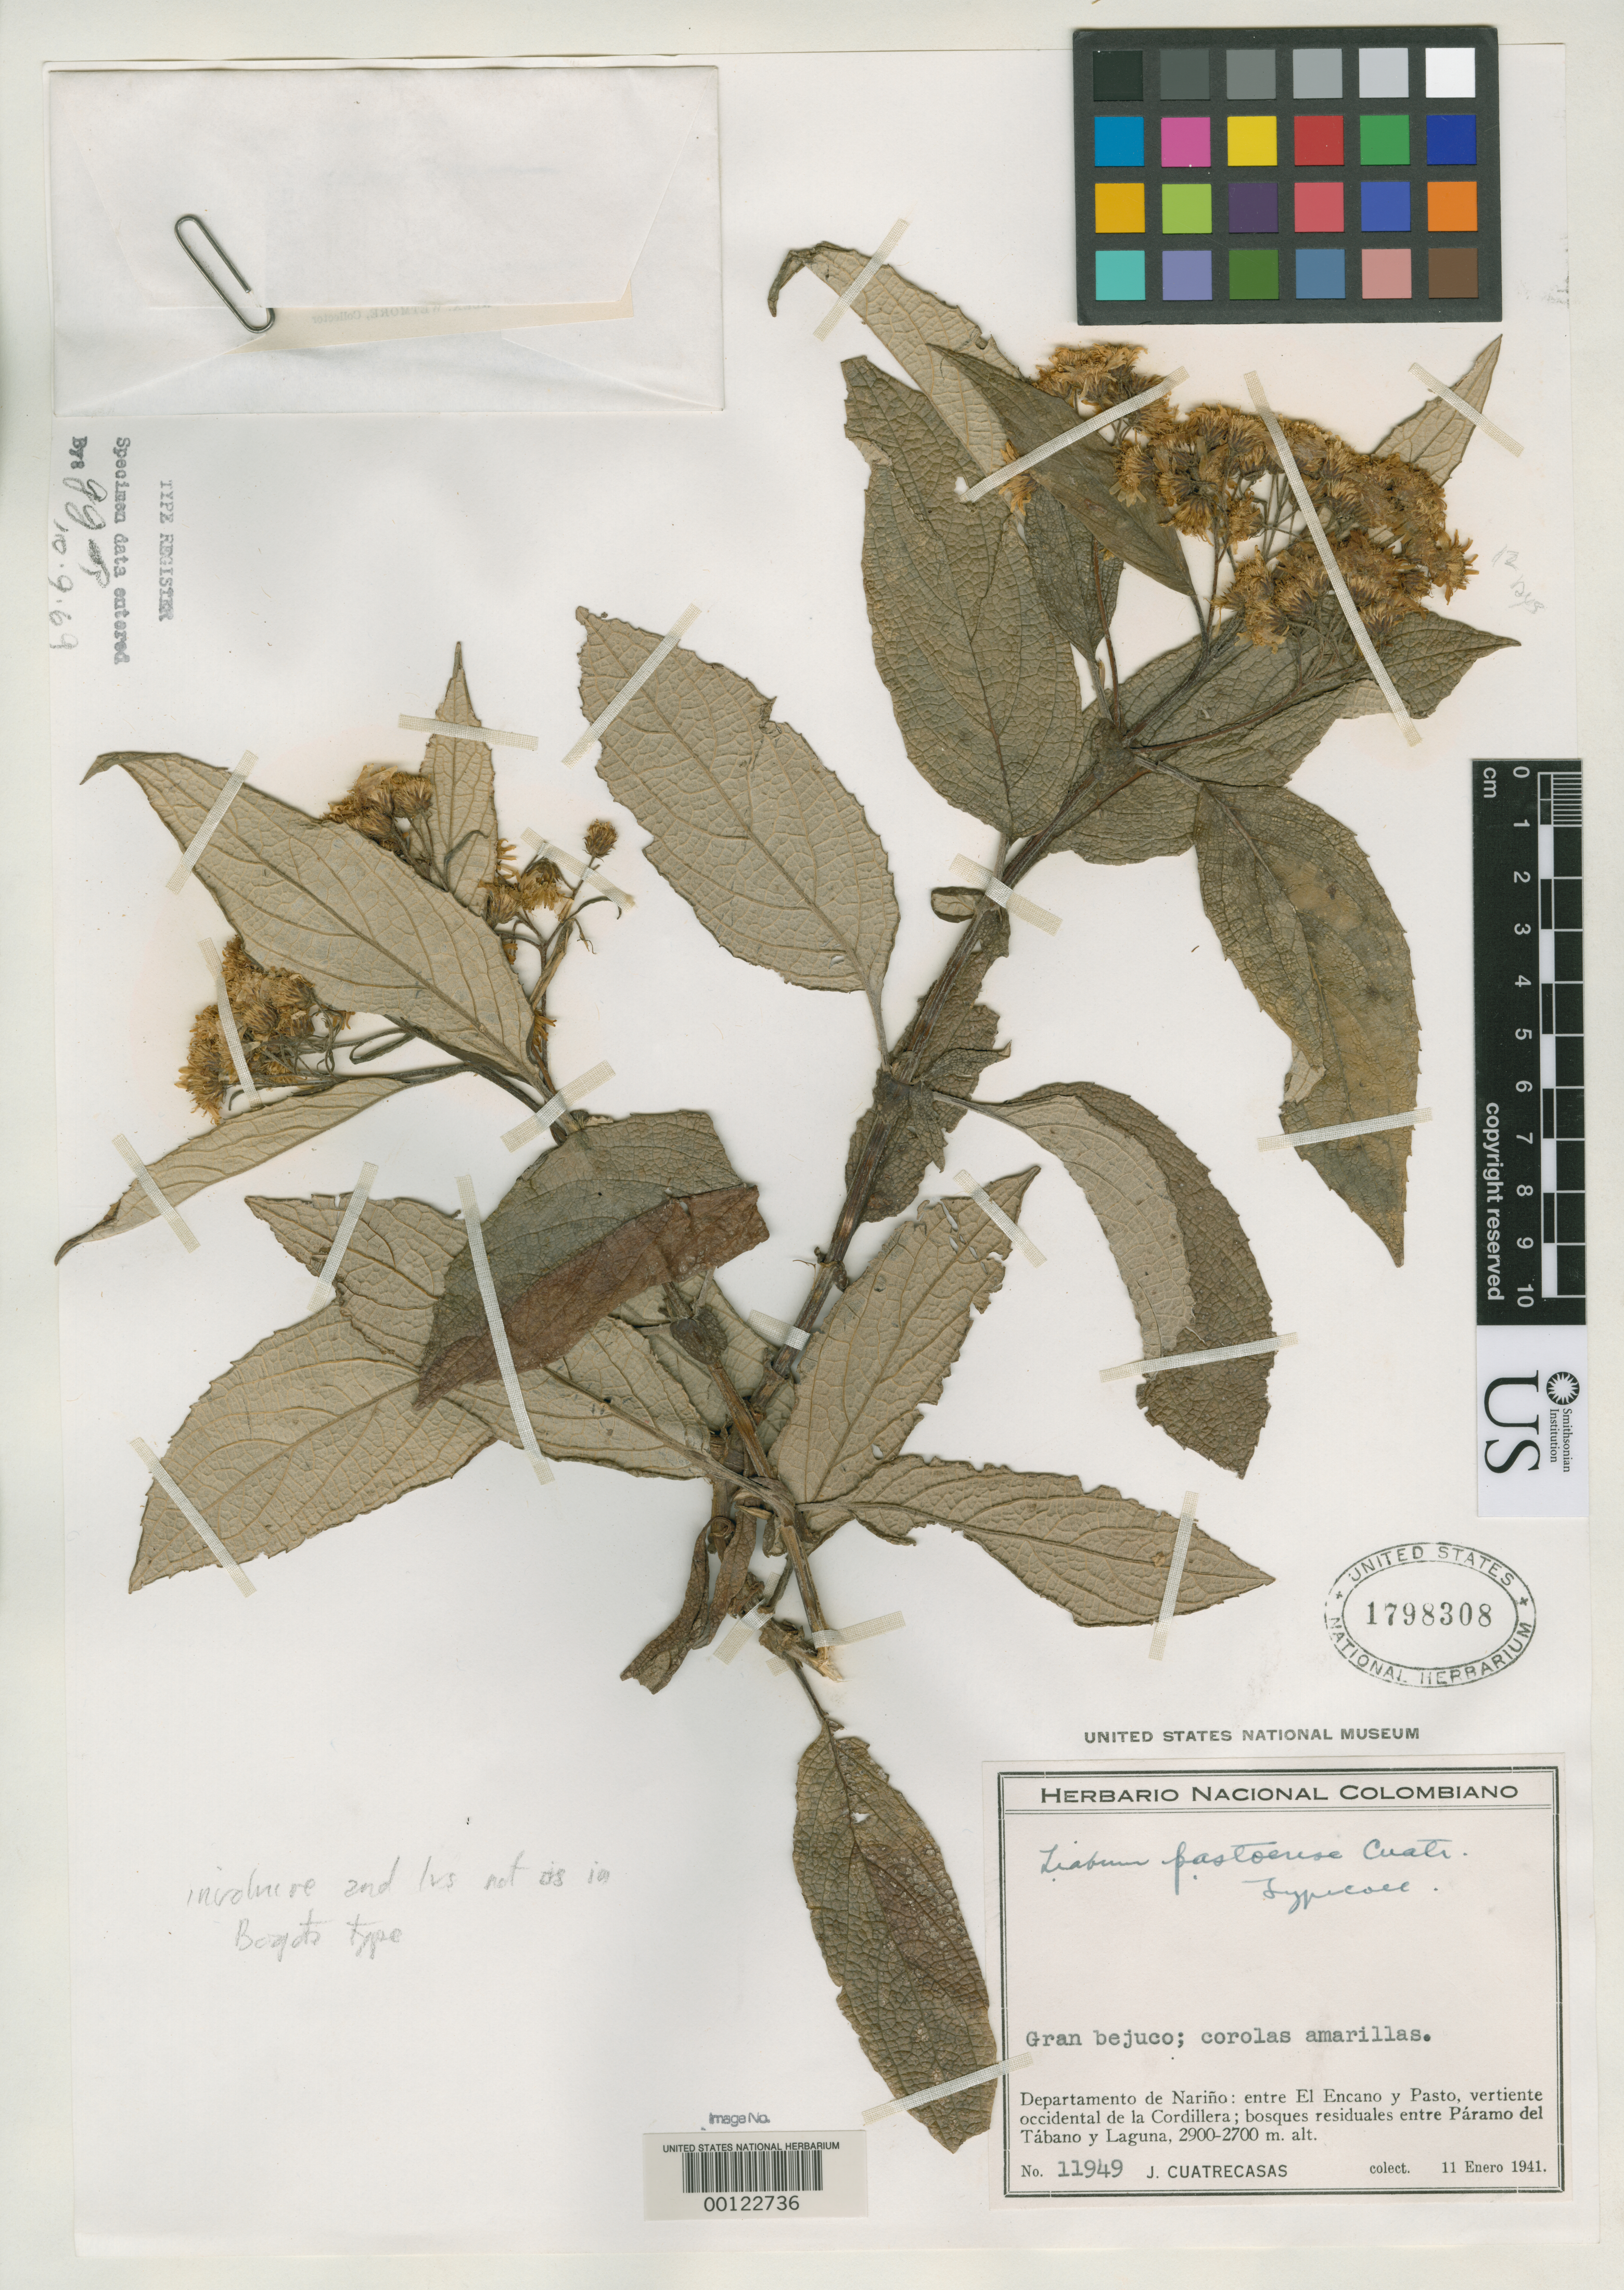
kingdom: Plantae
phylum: Tracheophyta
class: Magnoliopsida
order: Asterales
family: Asteraceae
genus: Liabum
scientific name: Liabum pastoense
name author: Cuatrec.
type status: Isotype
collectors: J. Cuatrecasas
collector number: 11949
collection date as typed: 11 Jan 1941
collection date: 1941-01-11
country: Colombia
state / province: Nariño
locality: Between El Encaño and Pasto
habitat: Bosque residuales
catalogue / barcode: US 1798308